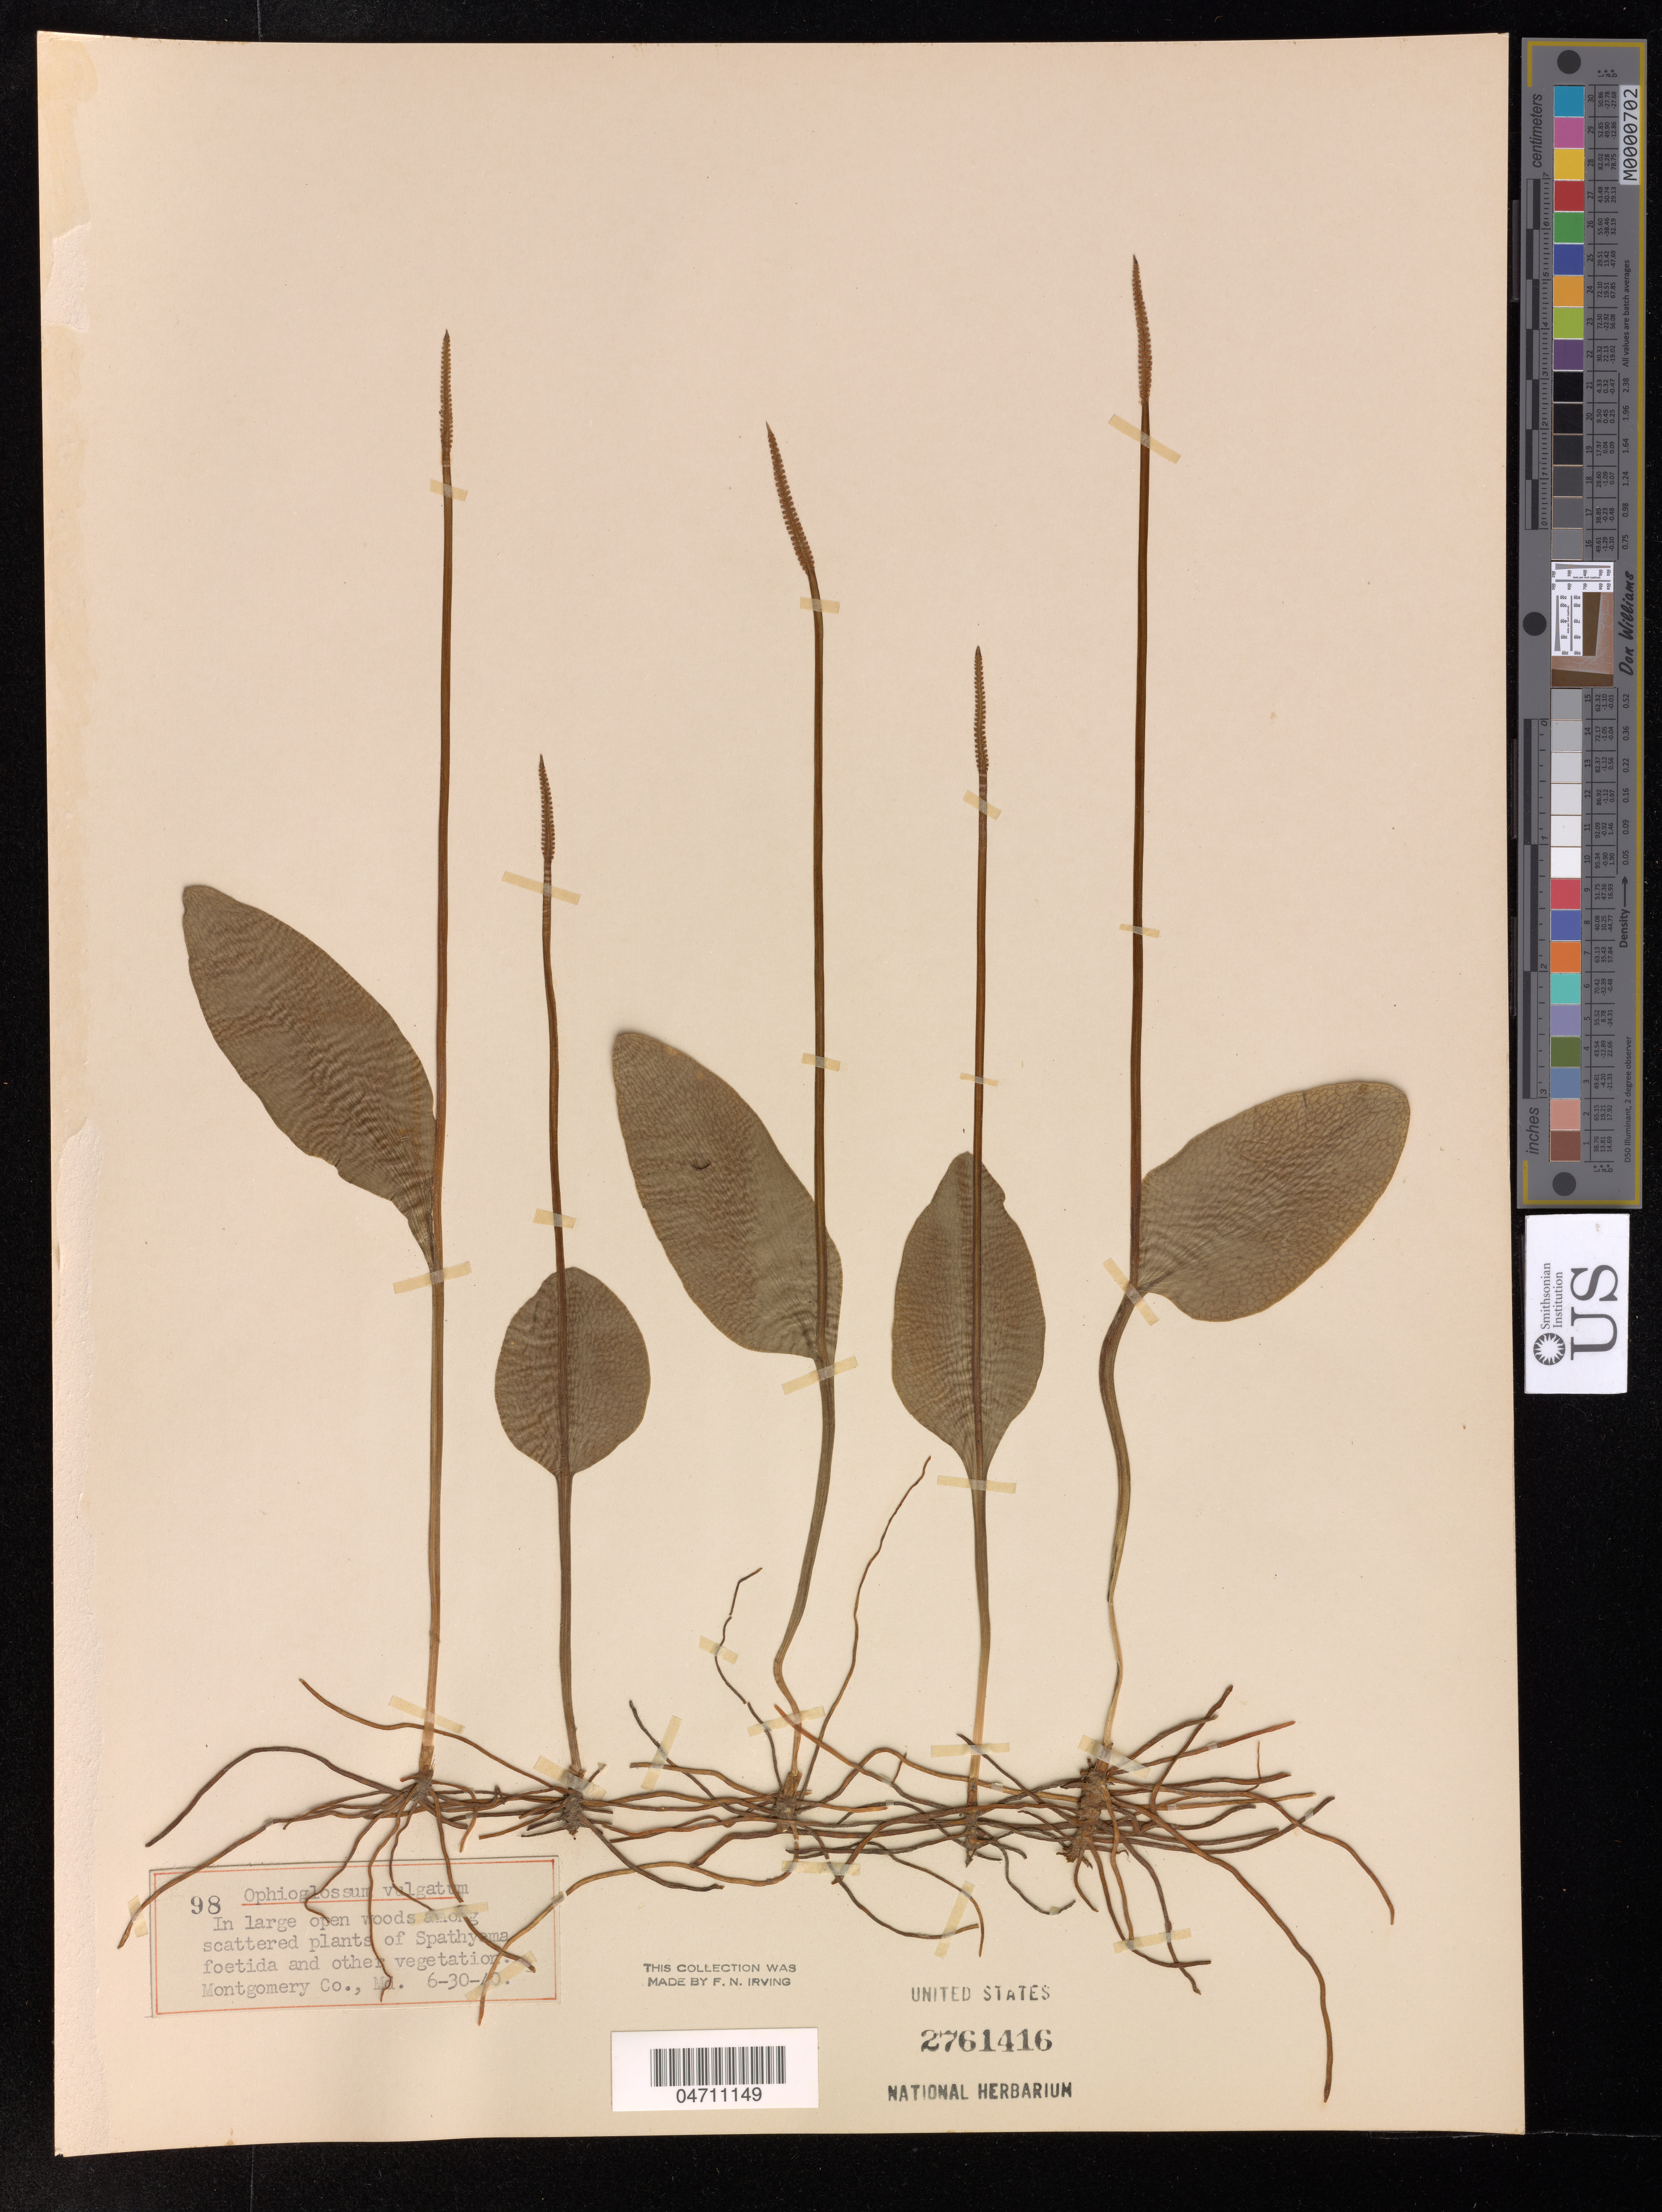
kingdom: Plantae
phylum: Tracheophyta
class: Polypodiopsida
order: Ophioglossales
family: Ophioglossaceae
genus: Ophioglossum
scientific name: Ophioglossum vulgatum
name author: L.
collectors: F. Irving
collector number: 98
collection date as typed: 30 Jun40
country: United States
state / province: Massachusetts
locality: Montgomery Co.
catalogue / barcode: US 2761416